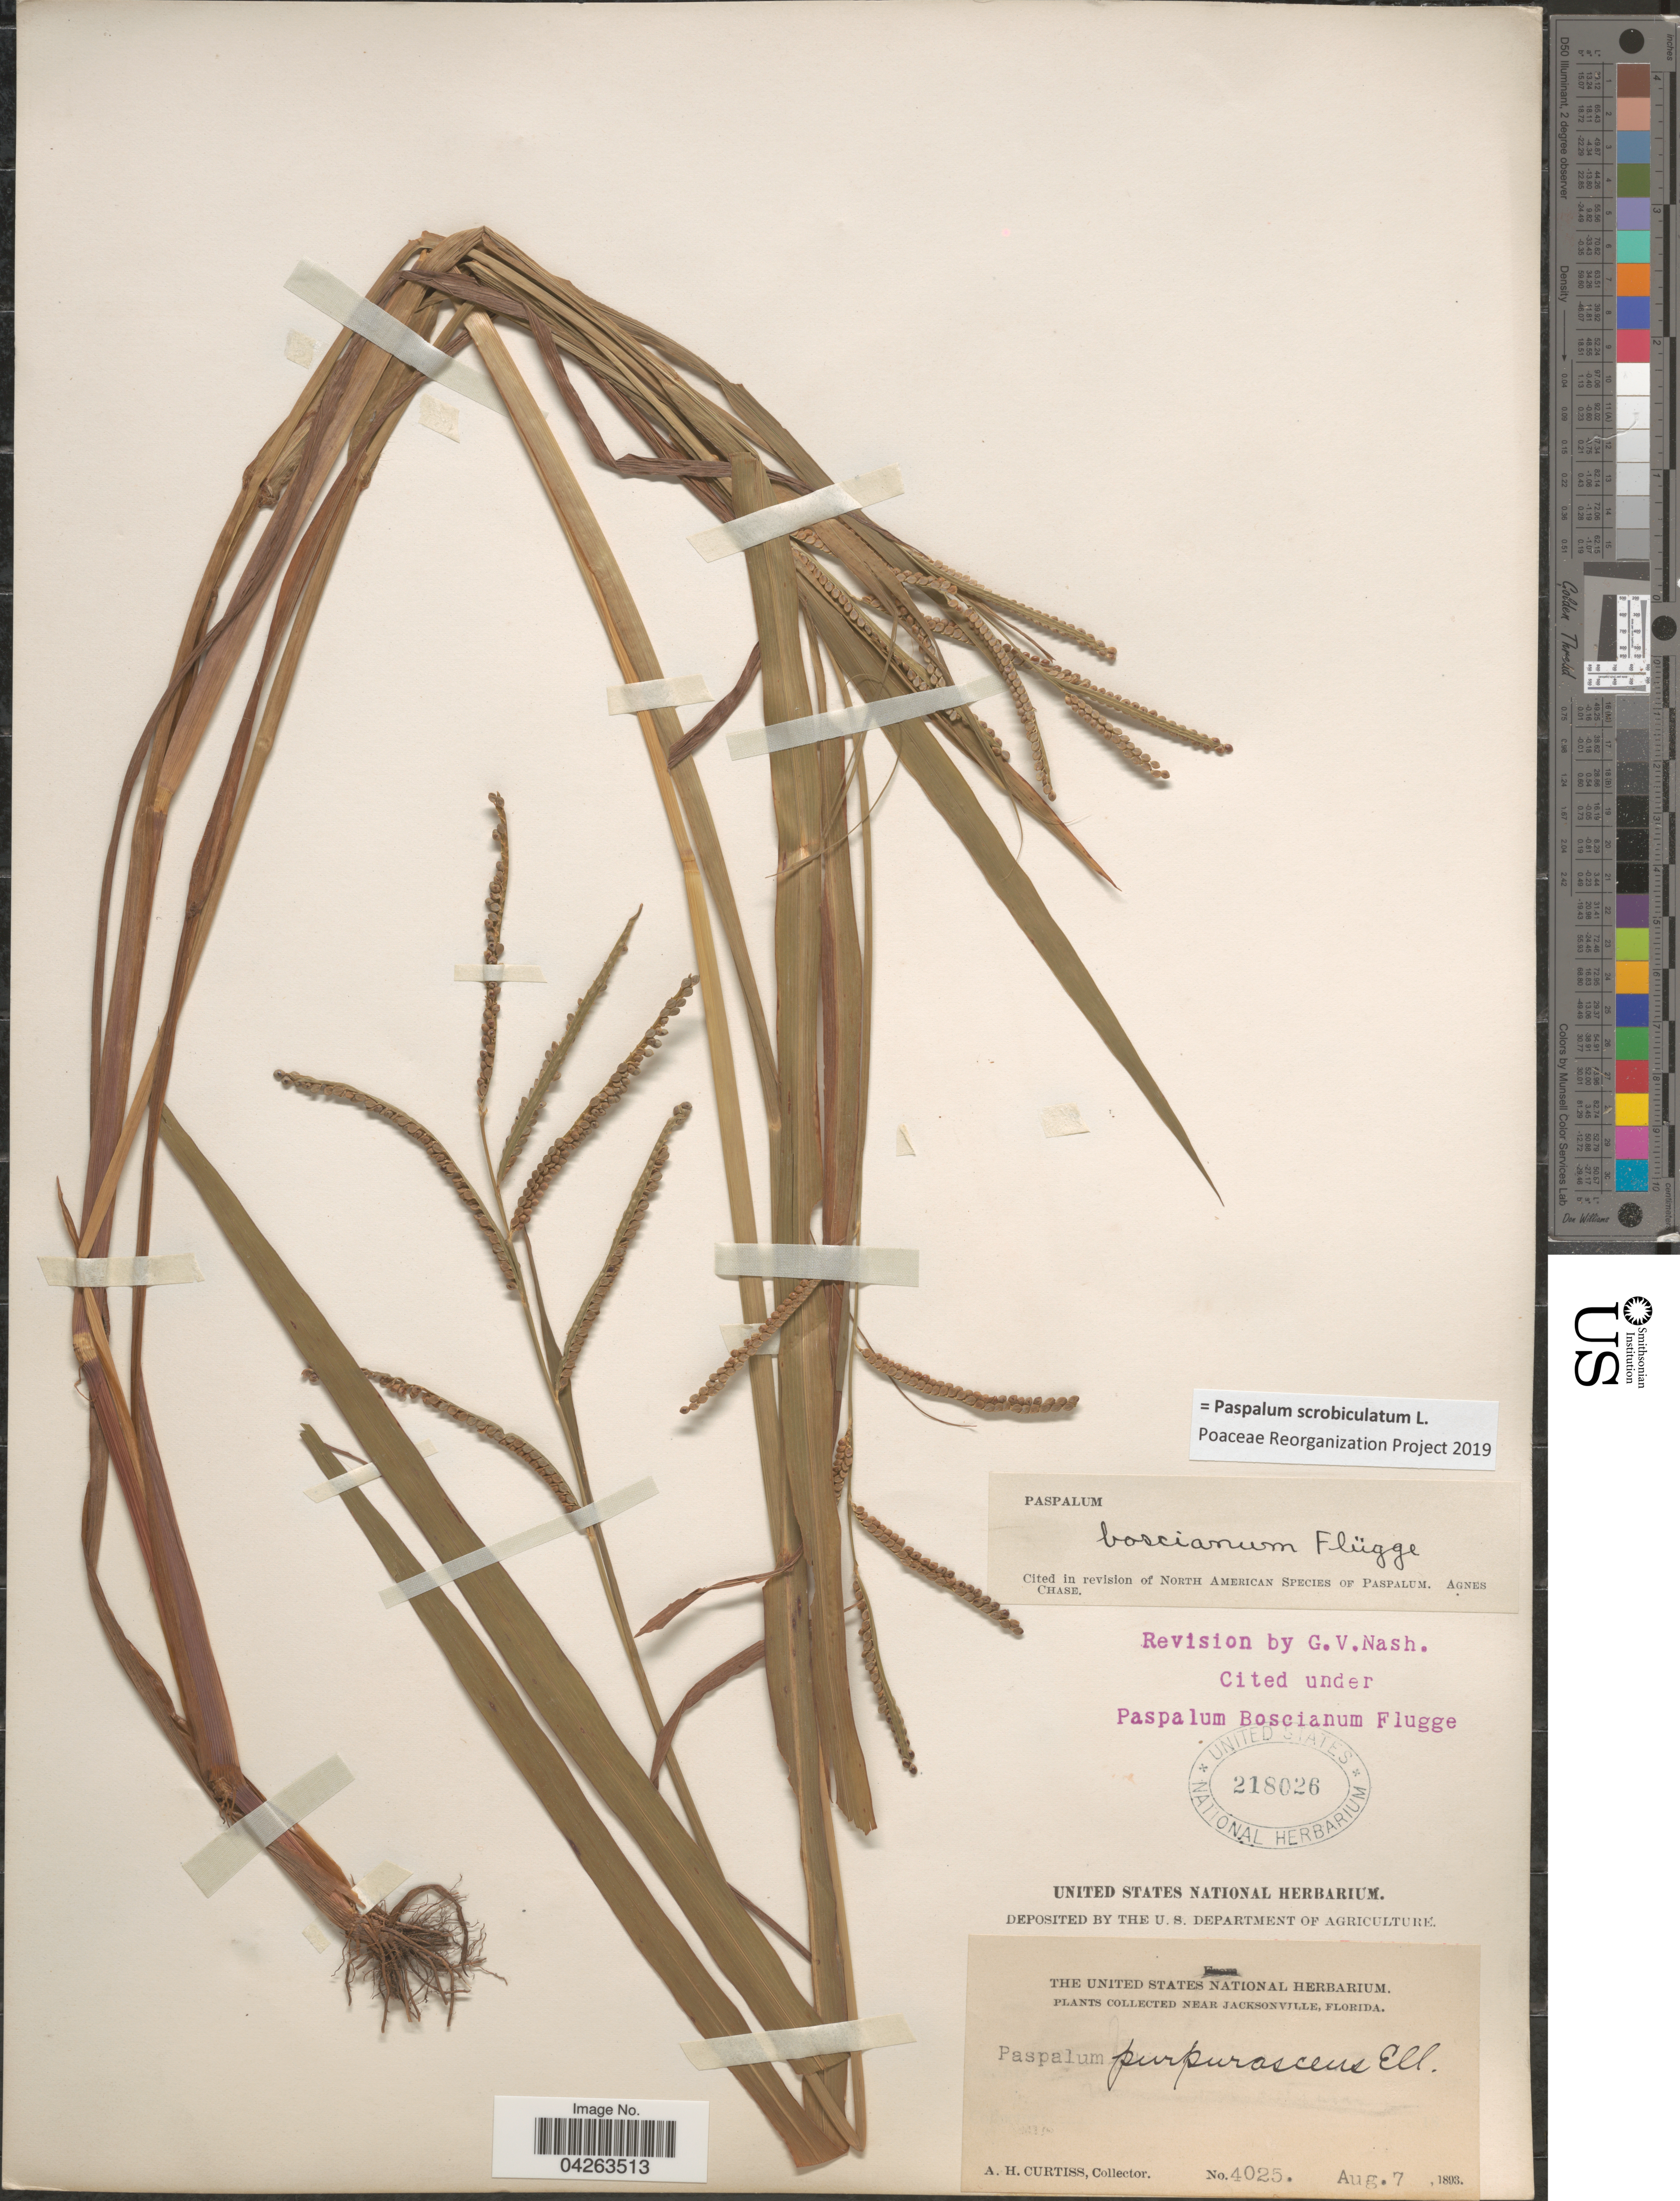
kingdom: Plantae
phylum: Tracheophyta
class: Liliopsida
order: Poales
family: Poaceae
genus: Paspalum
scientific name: Paspalum scrobiculatum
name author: L.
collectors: A. H. Curtiss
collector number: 4025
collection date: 1893-08-07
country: United States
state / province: Florida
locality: Near Jacksonville.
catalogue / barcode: US 218026